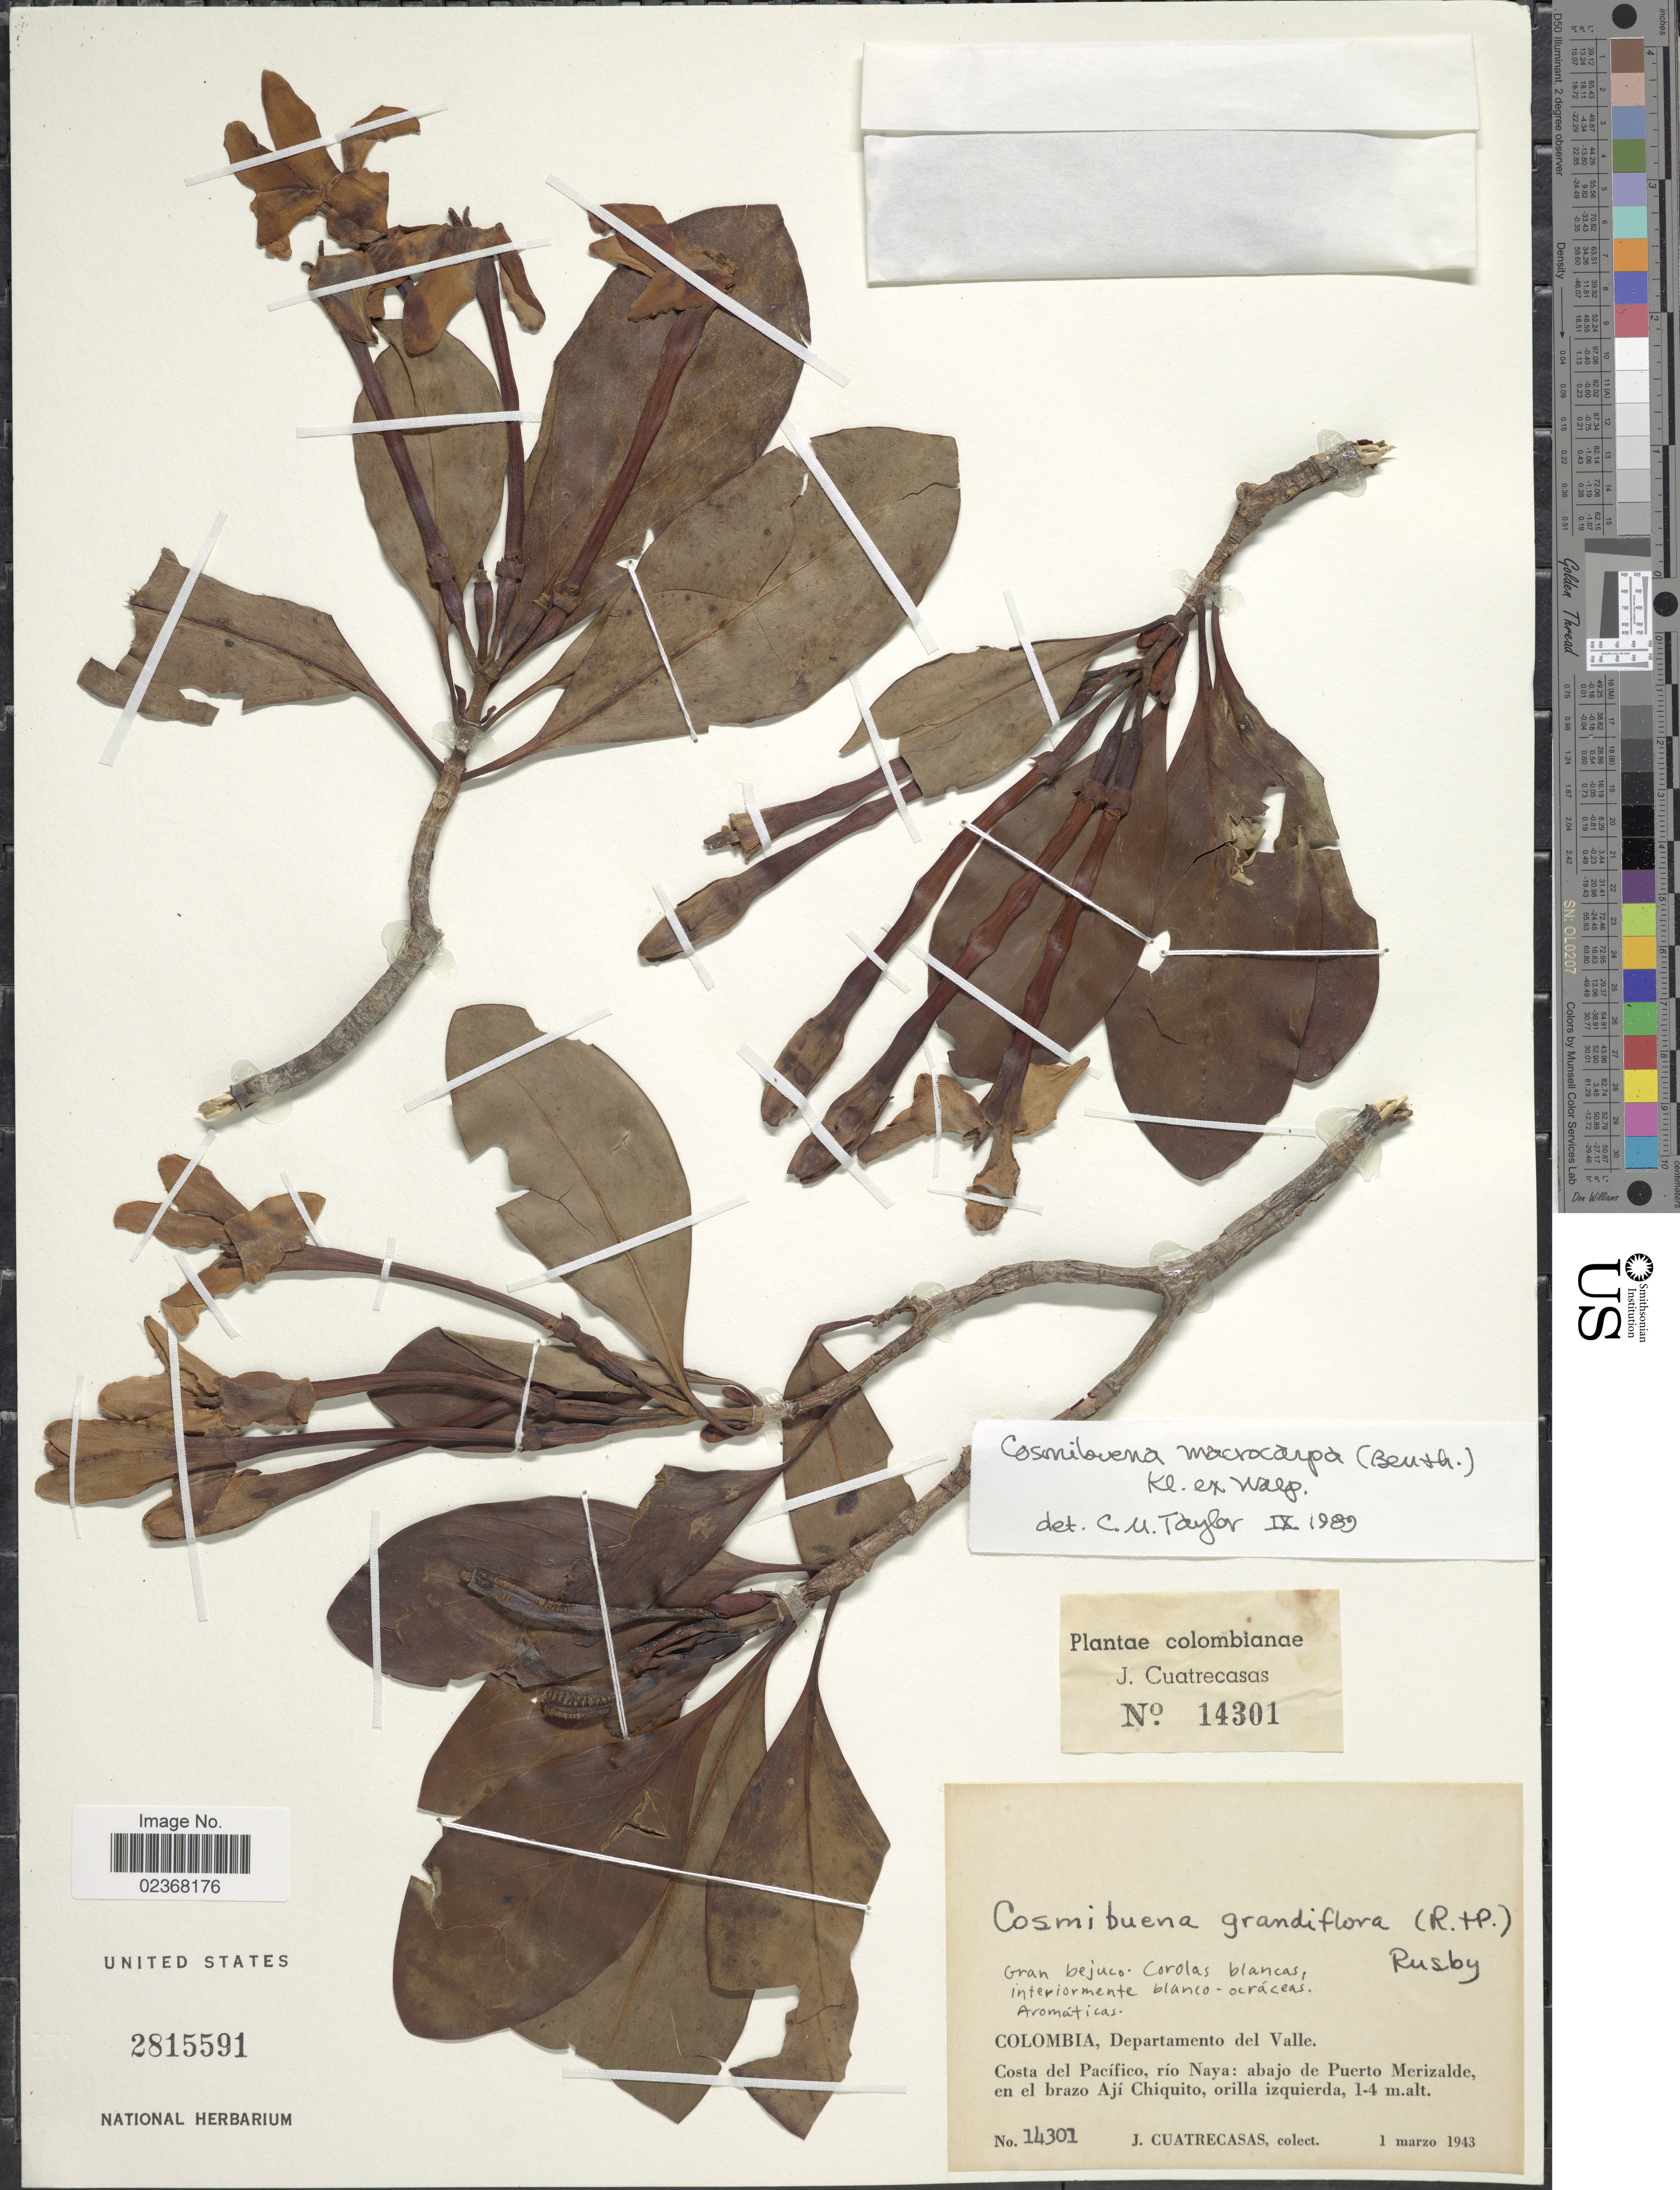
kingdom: Plantae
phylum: Tracheophyta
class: Magnoliopsida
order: Gentianales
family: Rubiaceae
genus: Cosmibuena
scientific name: Cosmibuena macrocarpa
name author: (Benth.) Klotzsch ex Walp.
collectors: J. Cuatrecasas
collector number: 14301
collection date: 1943-03-01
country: Colombia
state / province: Valle del Cauca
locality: Colombia, Departamento del Valle, Costa del Pacifico, rio Naya: abajo de Puerto Merizalde, en el brazo Aji Chiquito, orilla izquierda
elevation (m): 1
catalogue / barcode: US 2815591